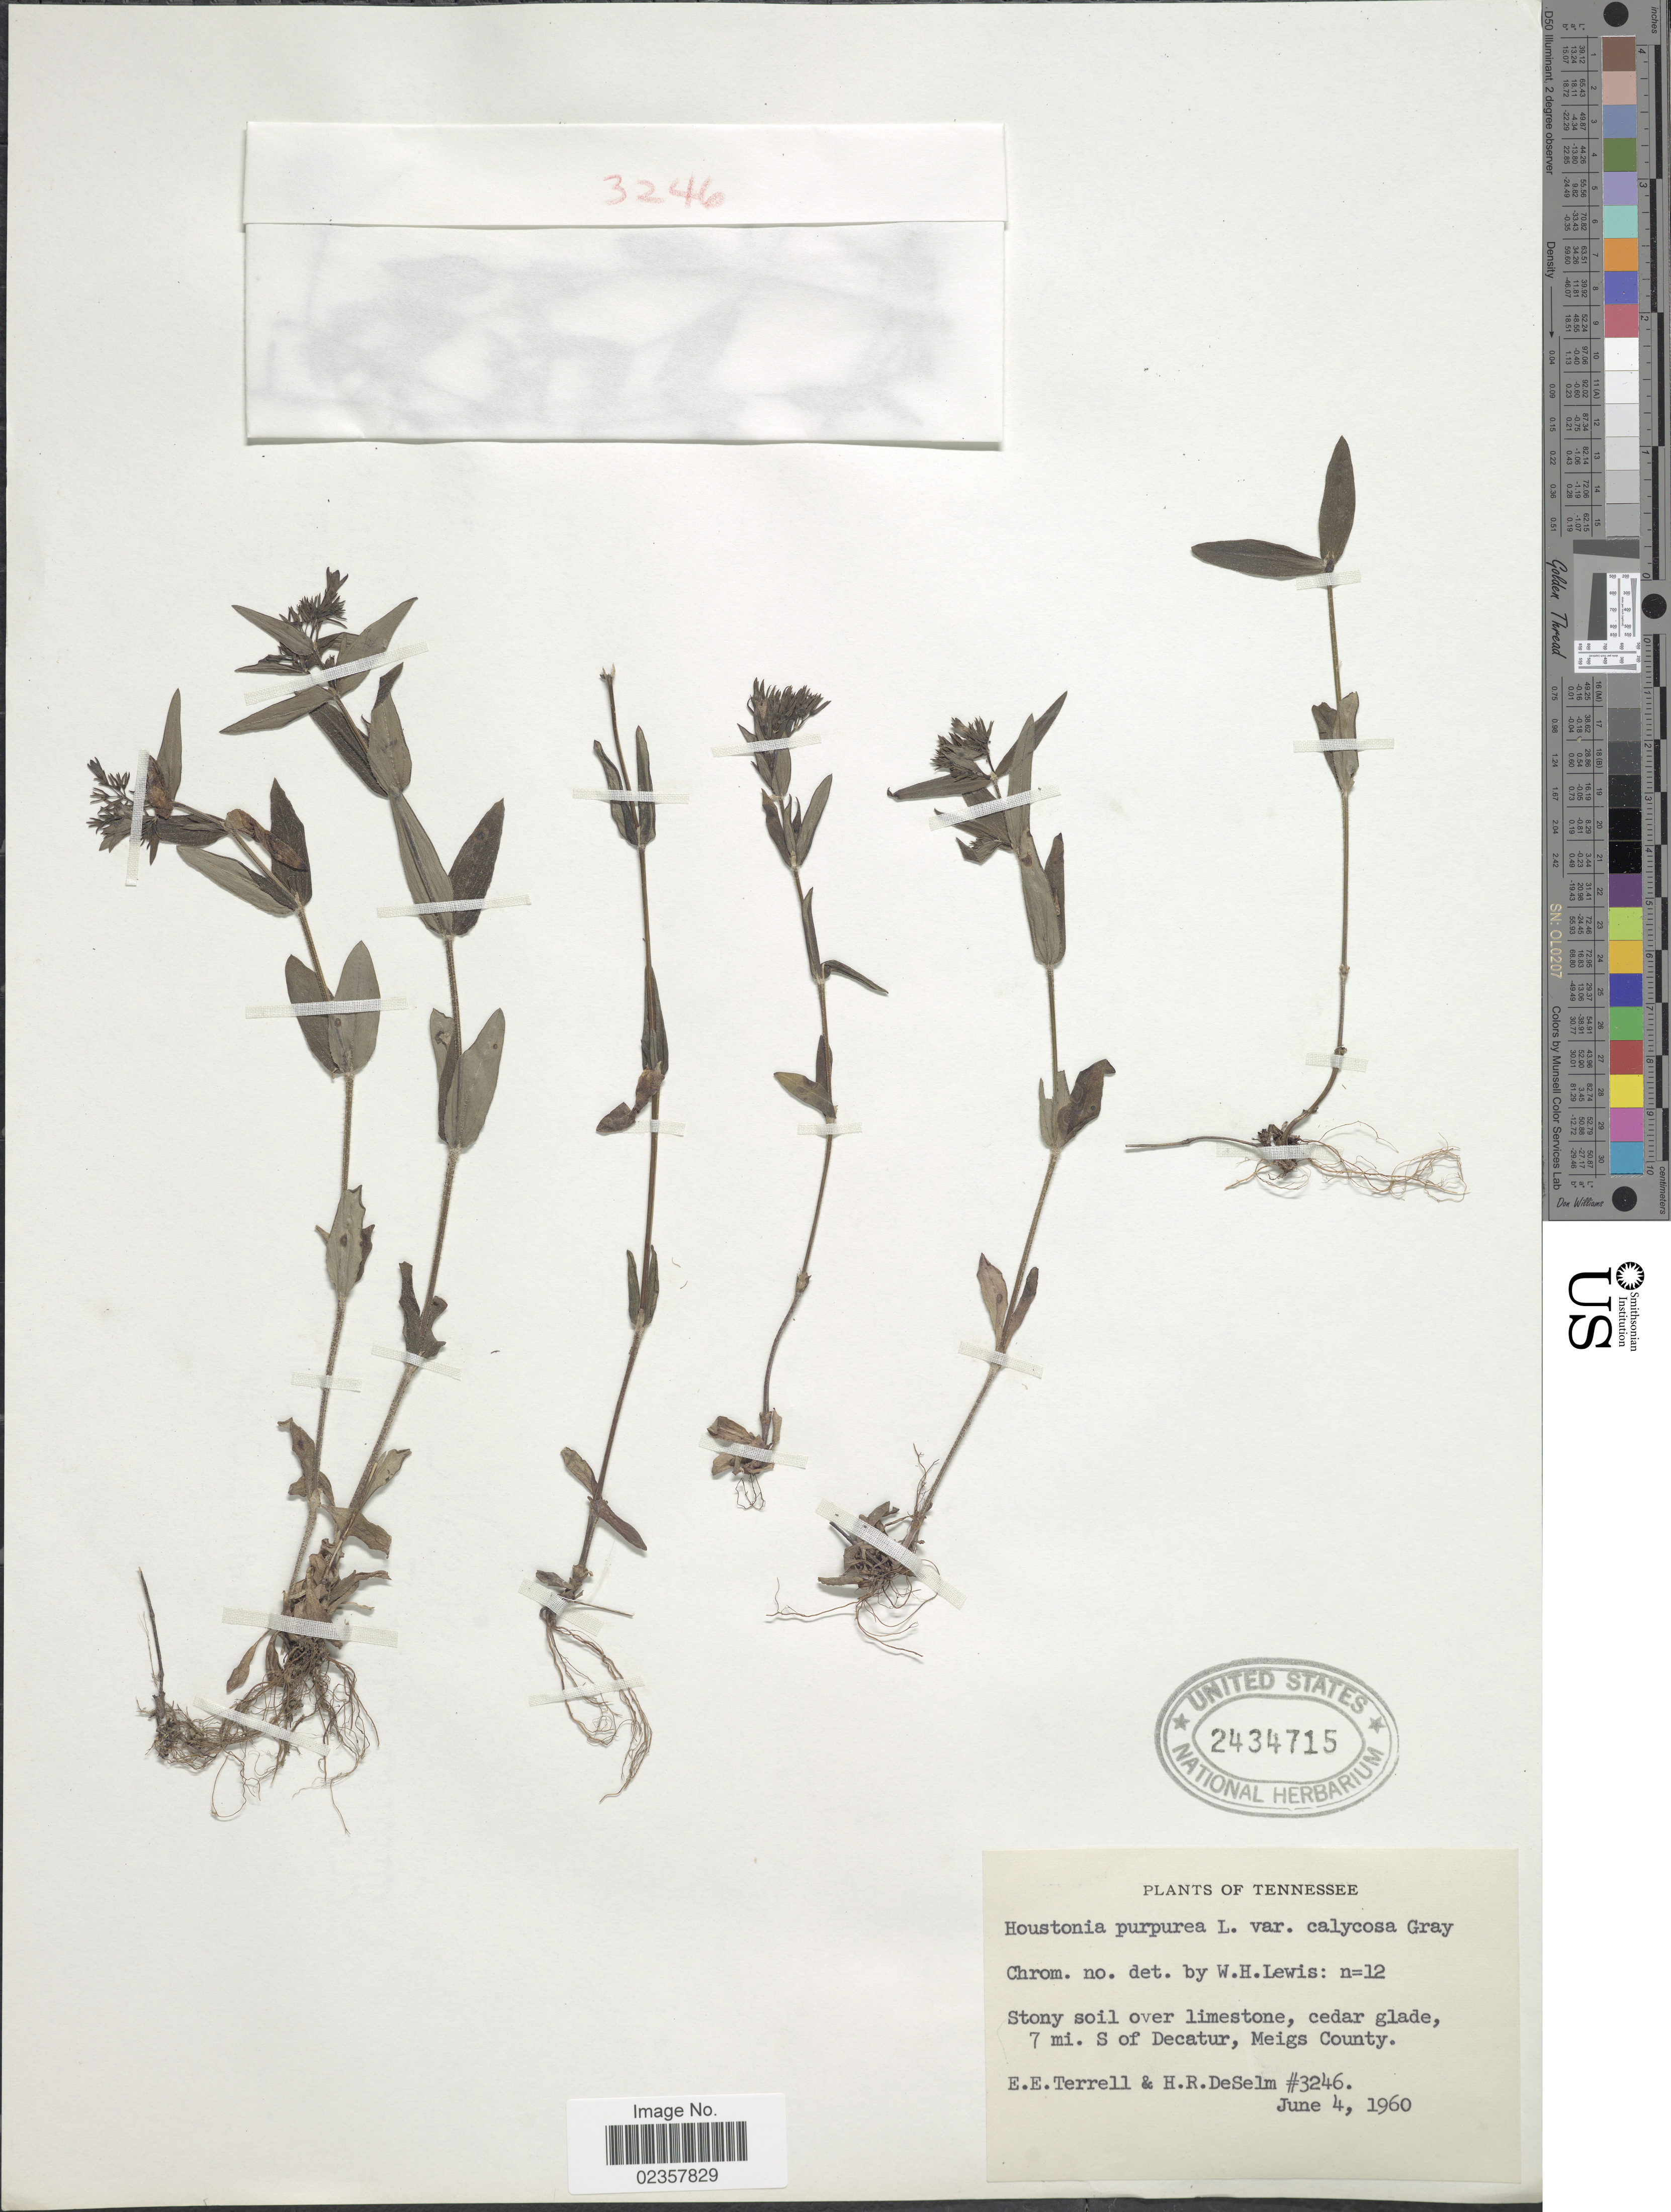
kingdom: Plantae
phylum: Tracheophyta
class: Magnoliopsida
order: Gentianales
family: Rubiaceae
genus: Houstonia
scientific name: Houstonia purpurea var. calycosa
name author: A. Gray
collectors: E. E. Terrell & H. De Selm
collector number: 3246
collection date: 1960-06-04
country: United States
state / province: Tennessee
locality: Stony soil over limestone, cedar glade 7 mi. S of Decatur, Meigs County.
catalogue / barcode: US 2434715